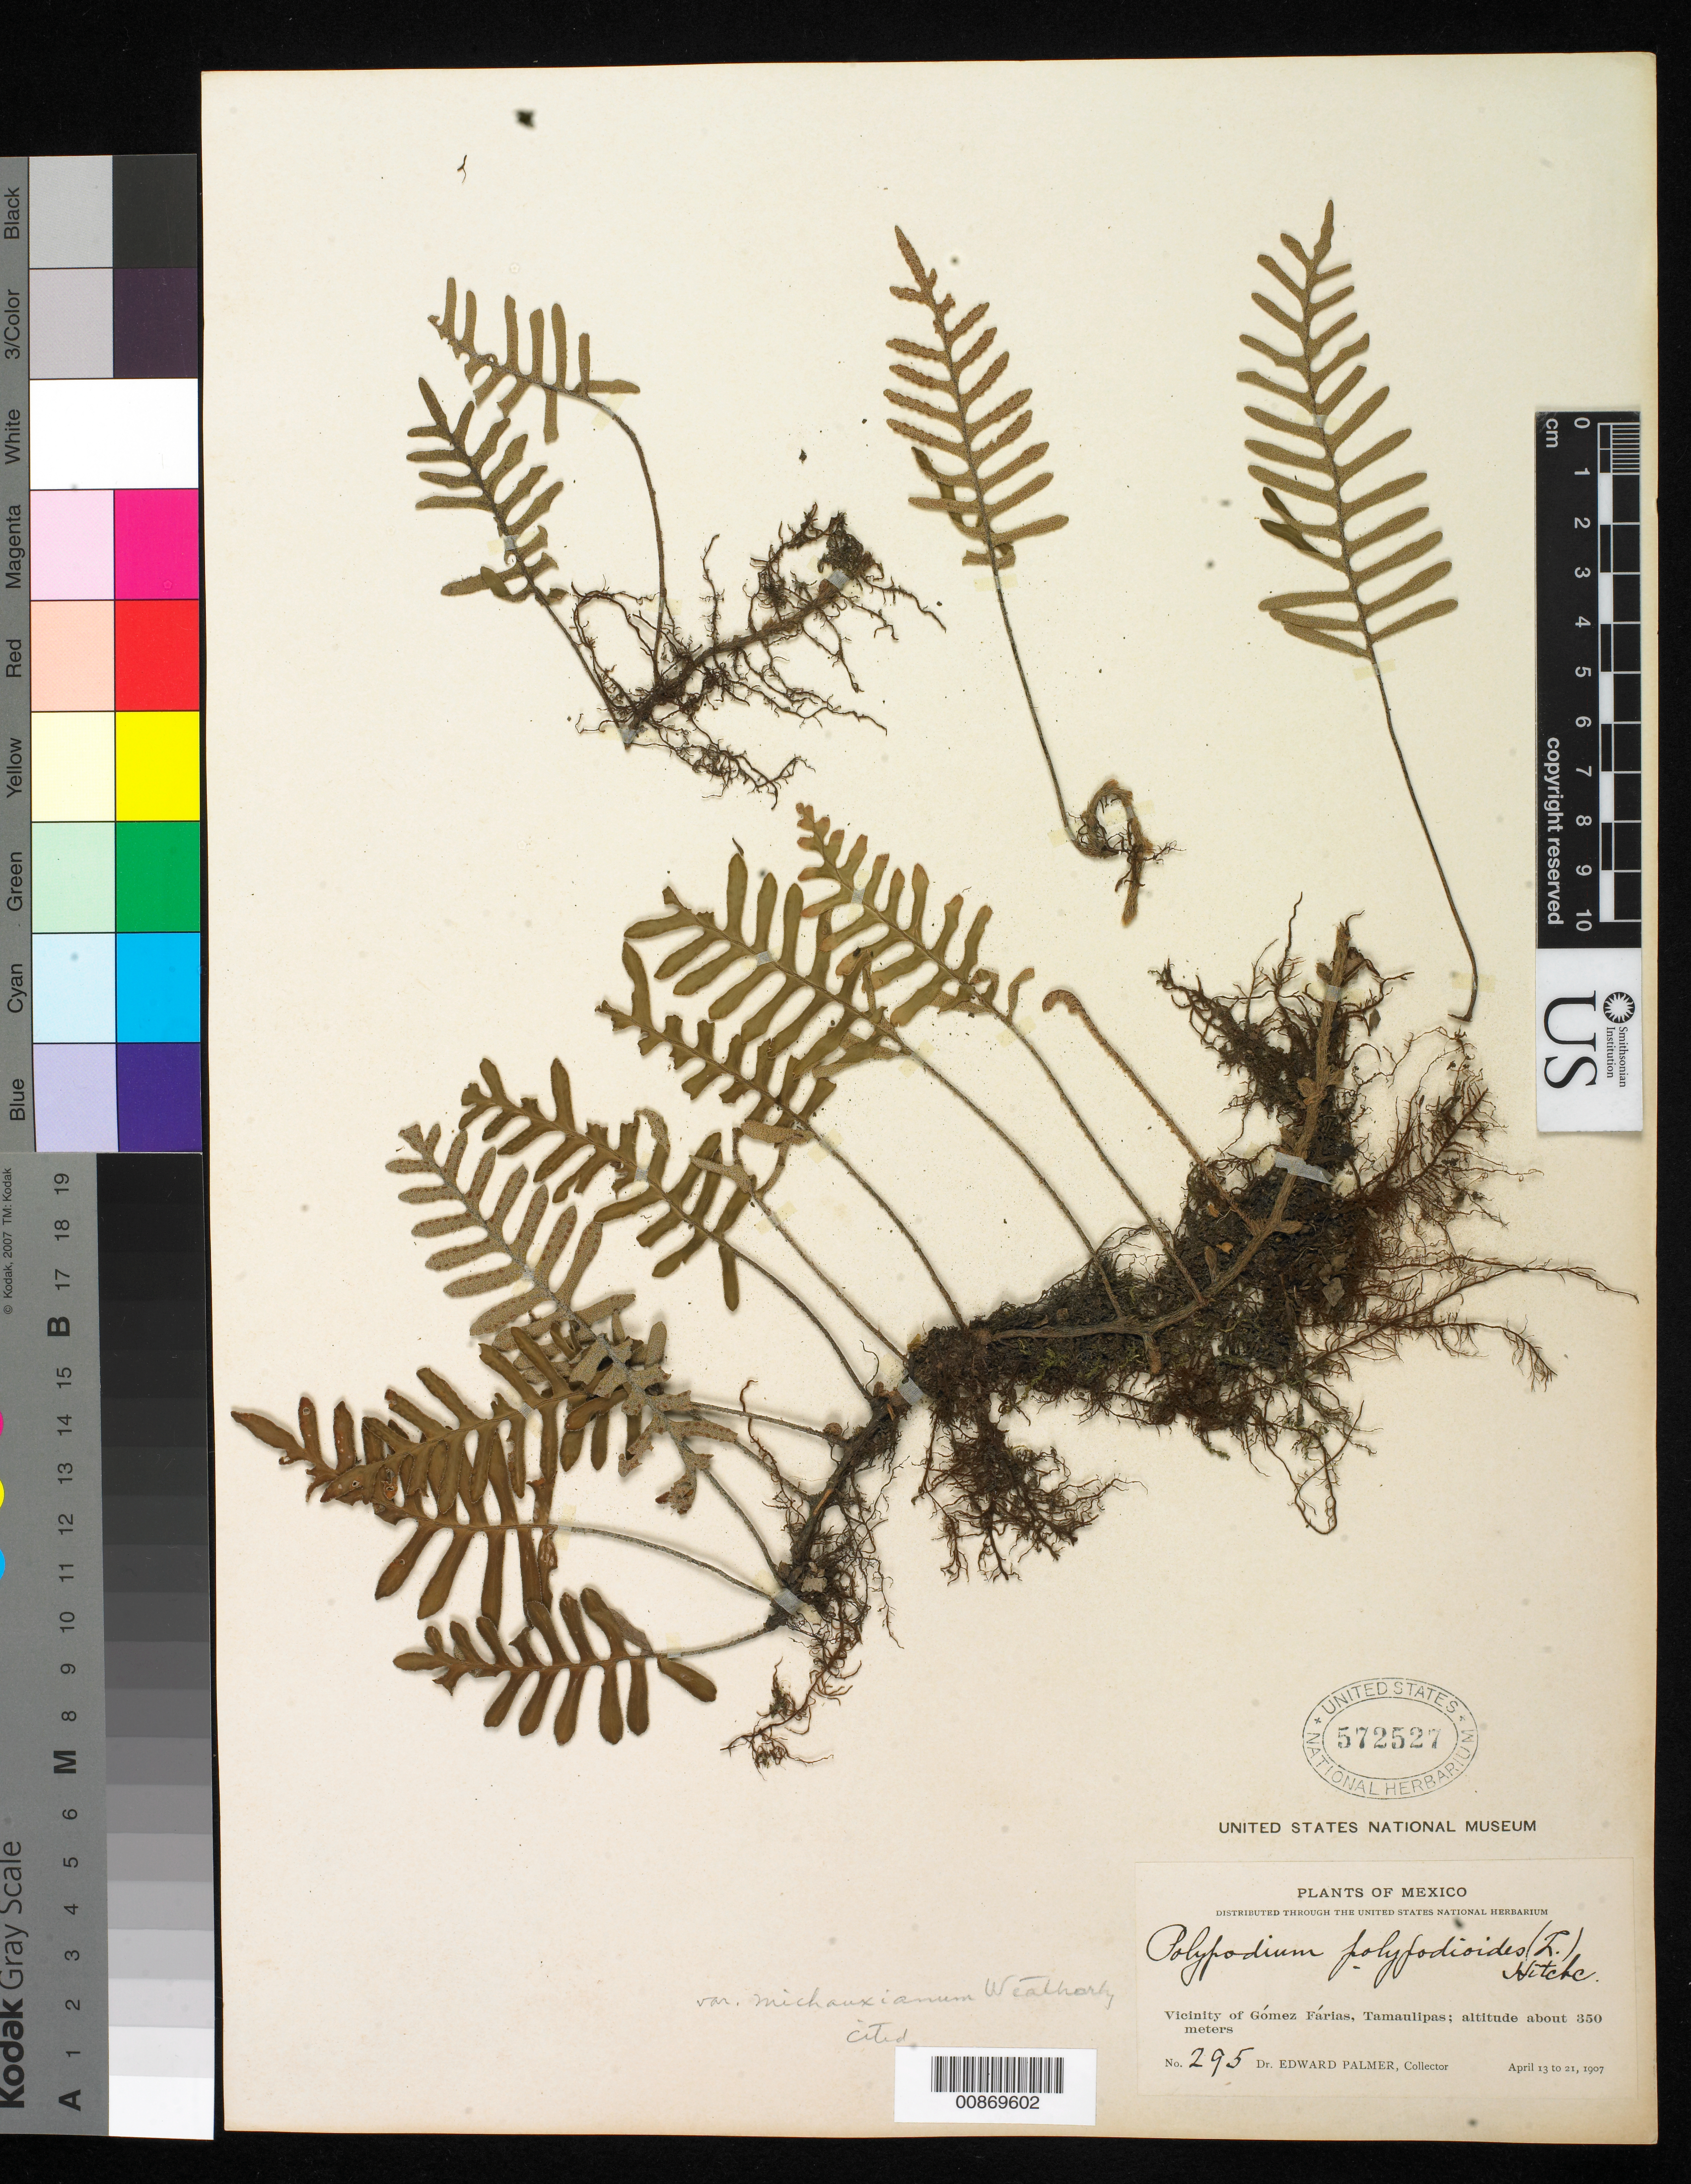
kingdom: Plantae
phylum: Tracheophyta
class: Polypodiopsida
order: Polypodiales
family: Polypodiaceae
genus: Pleopeltis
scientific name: Pleopeltis polypodioides var. michauxiana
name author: (Weath.) E.G. Andrews & Windham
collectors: E. Palmer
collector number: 295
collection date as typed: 13 Apr 1907 to 21 Apr 1907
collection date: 1907-04-13/1907-04-21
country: Mexico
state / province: Tamaulipas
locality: Vicinity of Gómez Farias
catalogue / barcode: US 572527